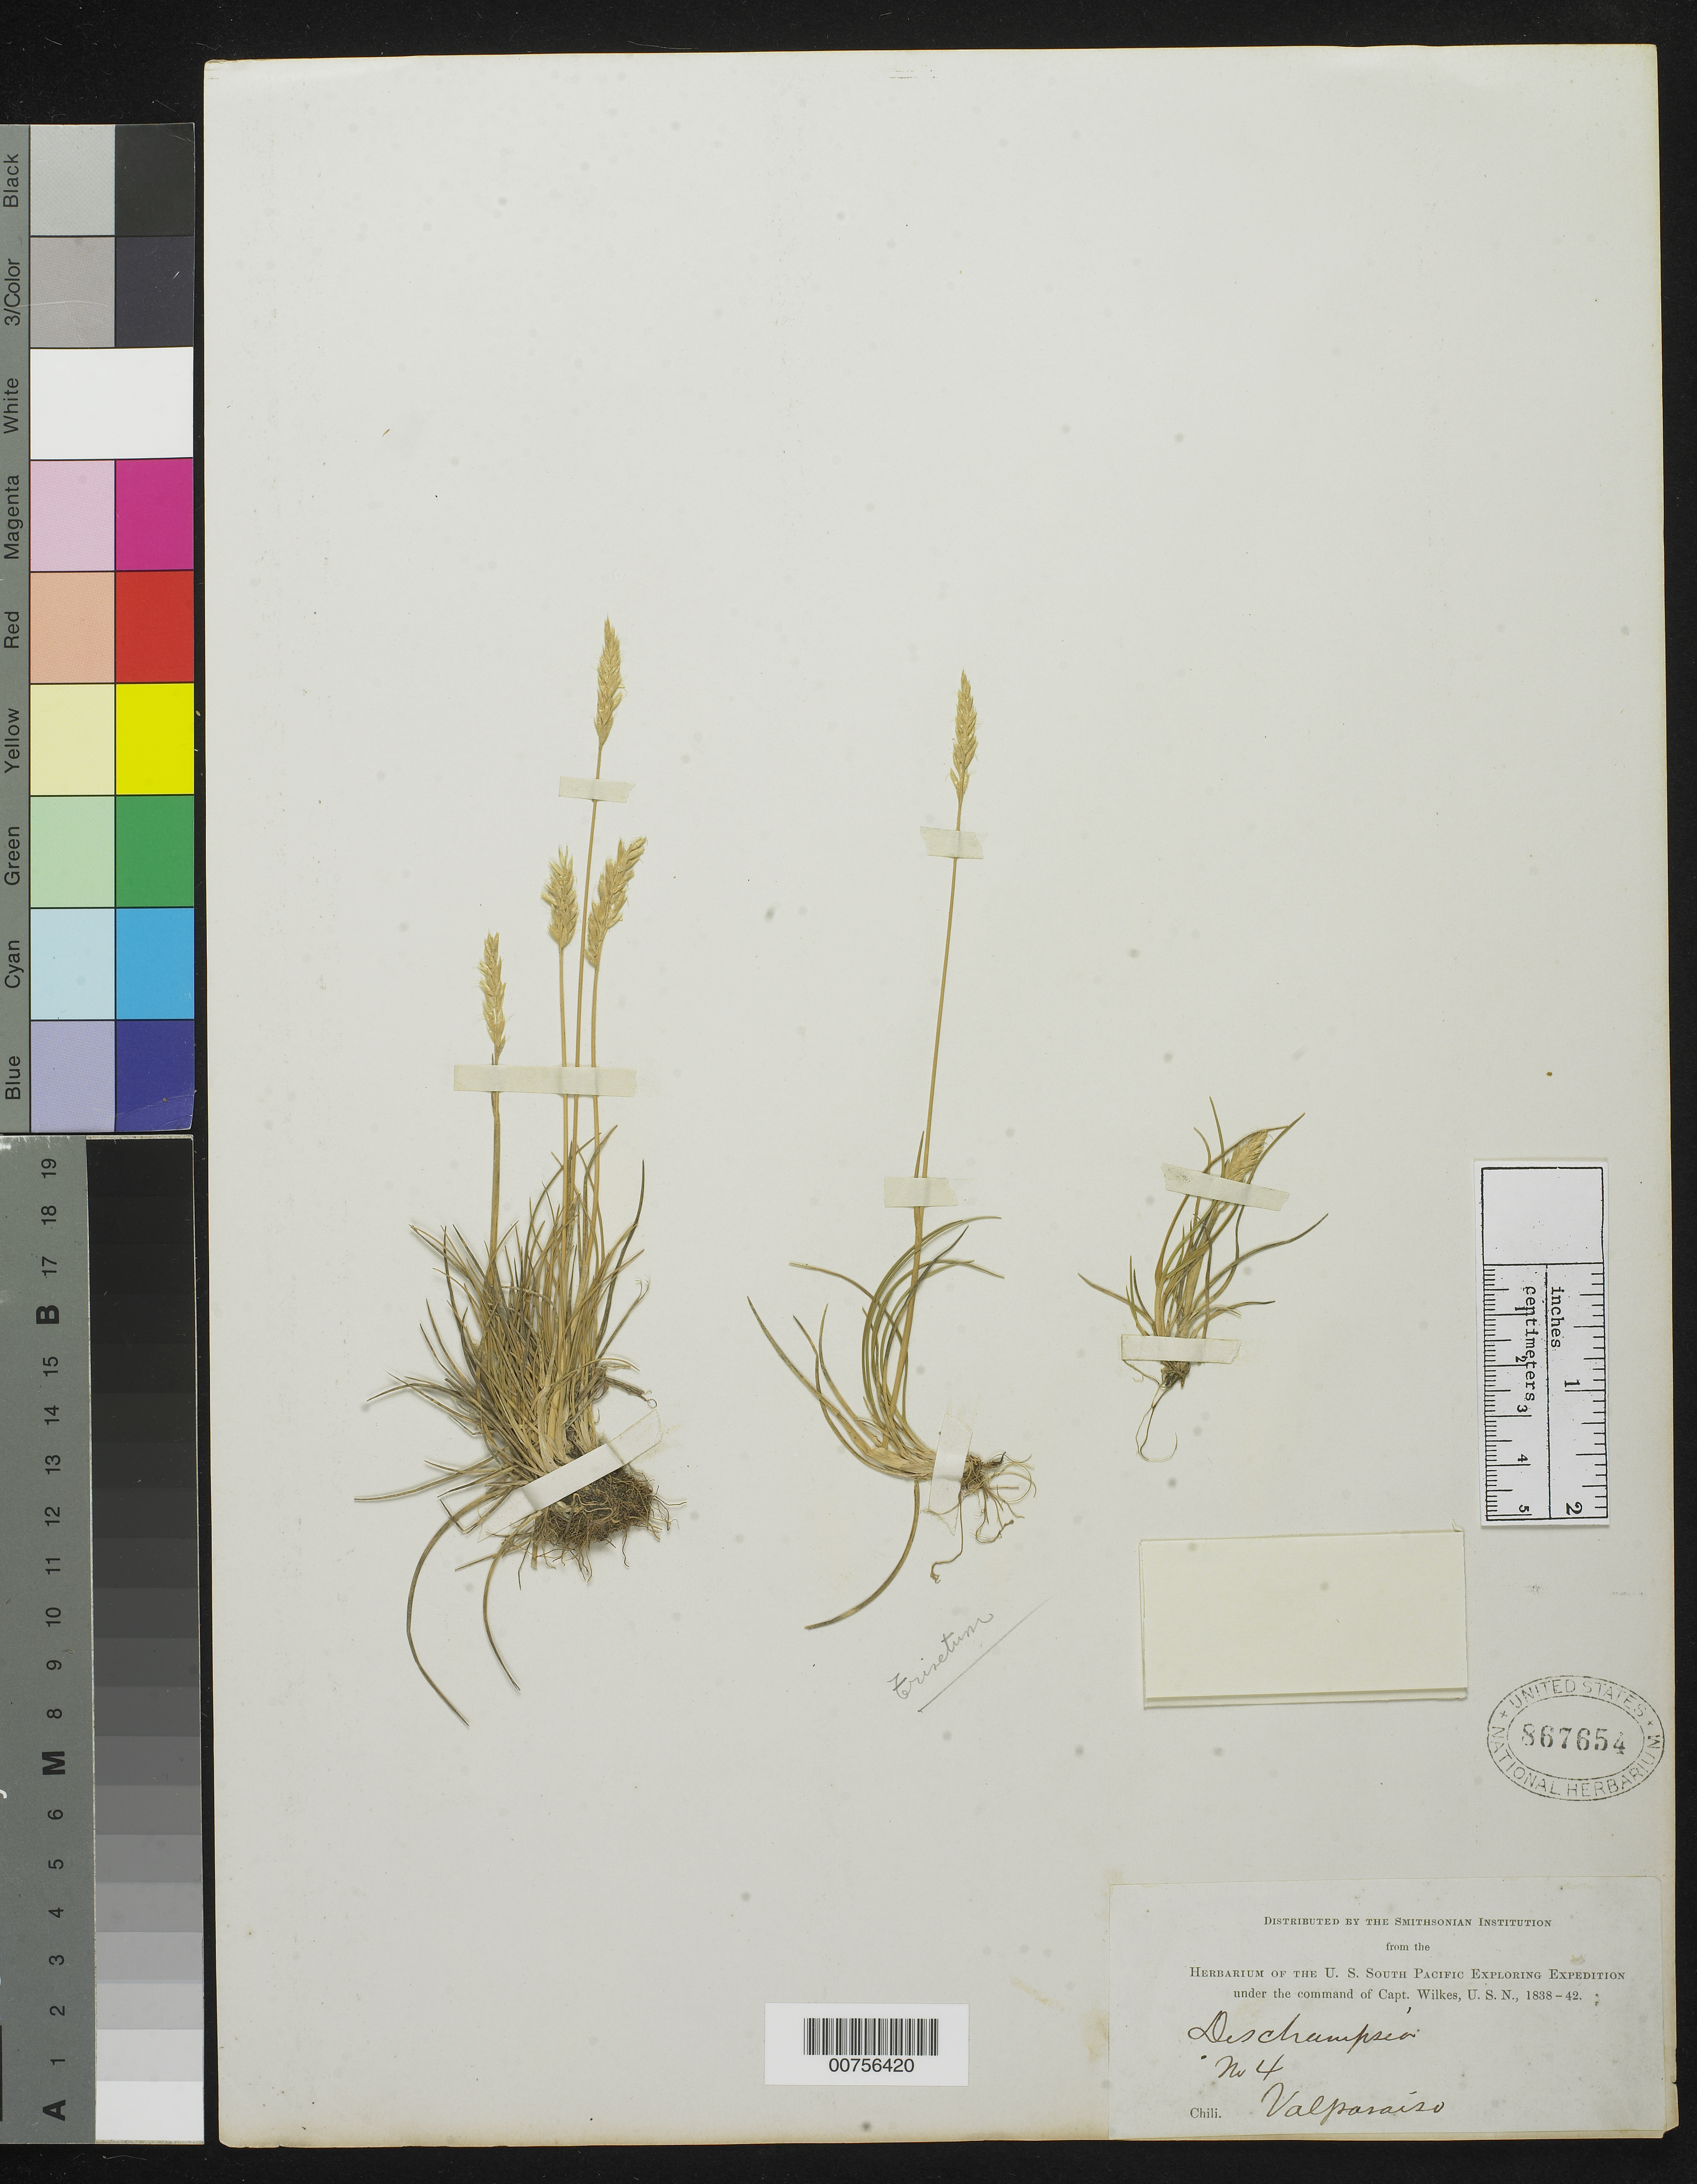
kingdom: Plantae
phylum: Tracheophyta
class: Liliopsida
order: Poales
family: Poaceae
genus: Trisetum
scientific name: Trisetum sp.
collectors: Wilkes Explor. Exped.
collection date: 1838/1842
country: Chile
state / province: Valparaíso (V)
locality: Valparaiso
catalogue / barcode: US 867654